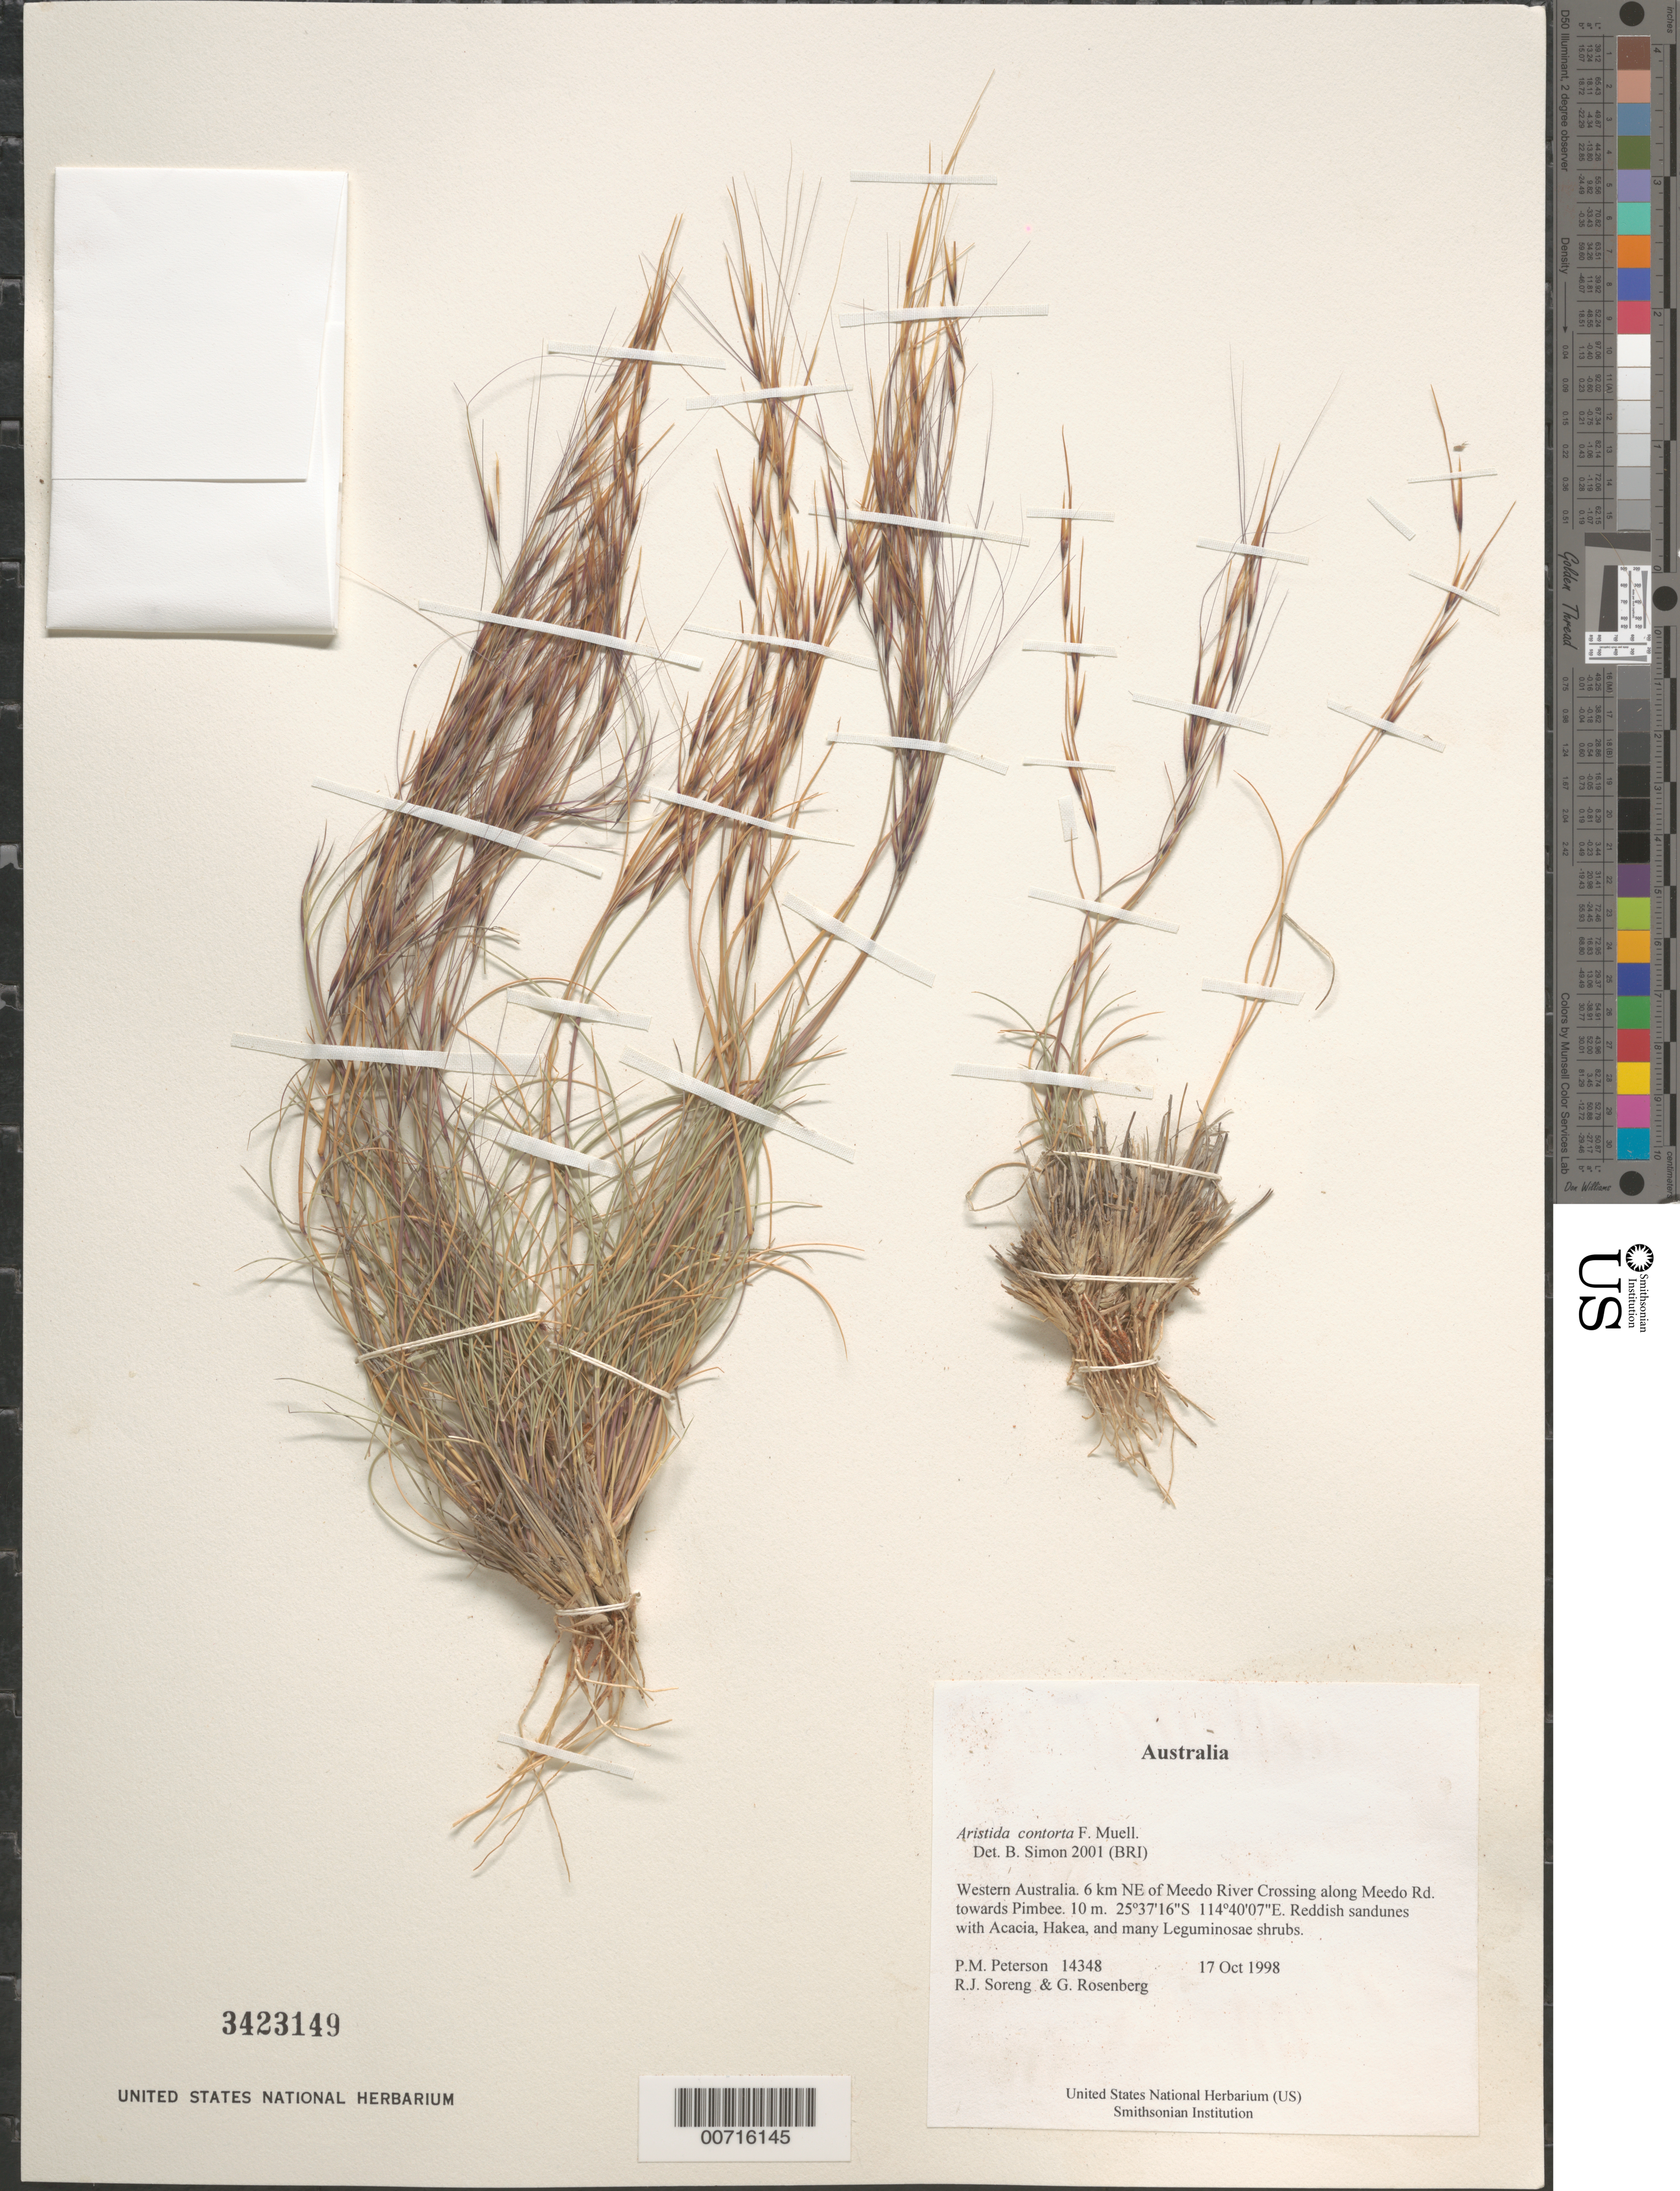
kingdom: Plantae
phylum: Tracheophyta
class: Liliopsida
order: Poales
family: Poaceae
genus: Aristida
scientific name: Aristida contorta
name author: F. Muell.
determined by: Simon, B.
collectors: P. M. Peterson, R. J. Soreng & G. Rosenberg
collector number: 14348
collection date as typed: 17 Oct 1998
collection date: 1998-10-17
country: Australia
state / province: Western Australia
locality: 6 km NE of Meedo River Crossing along Meedo Rd. towards Pimbee.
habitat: Reddish sandunes with Acacia, Hakea, and many Leguminosae shrubs.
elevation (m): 10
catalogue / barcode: US 3423149